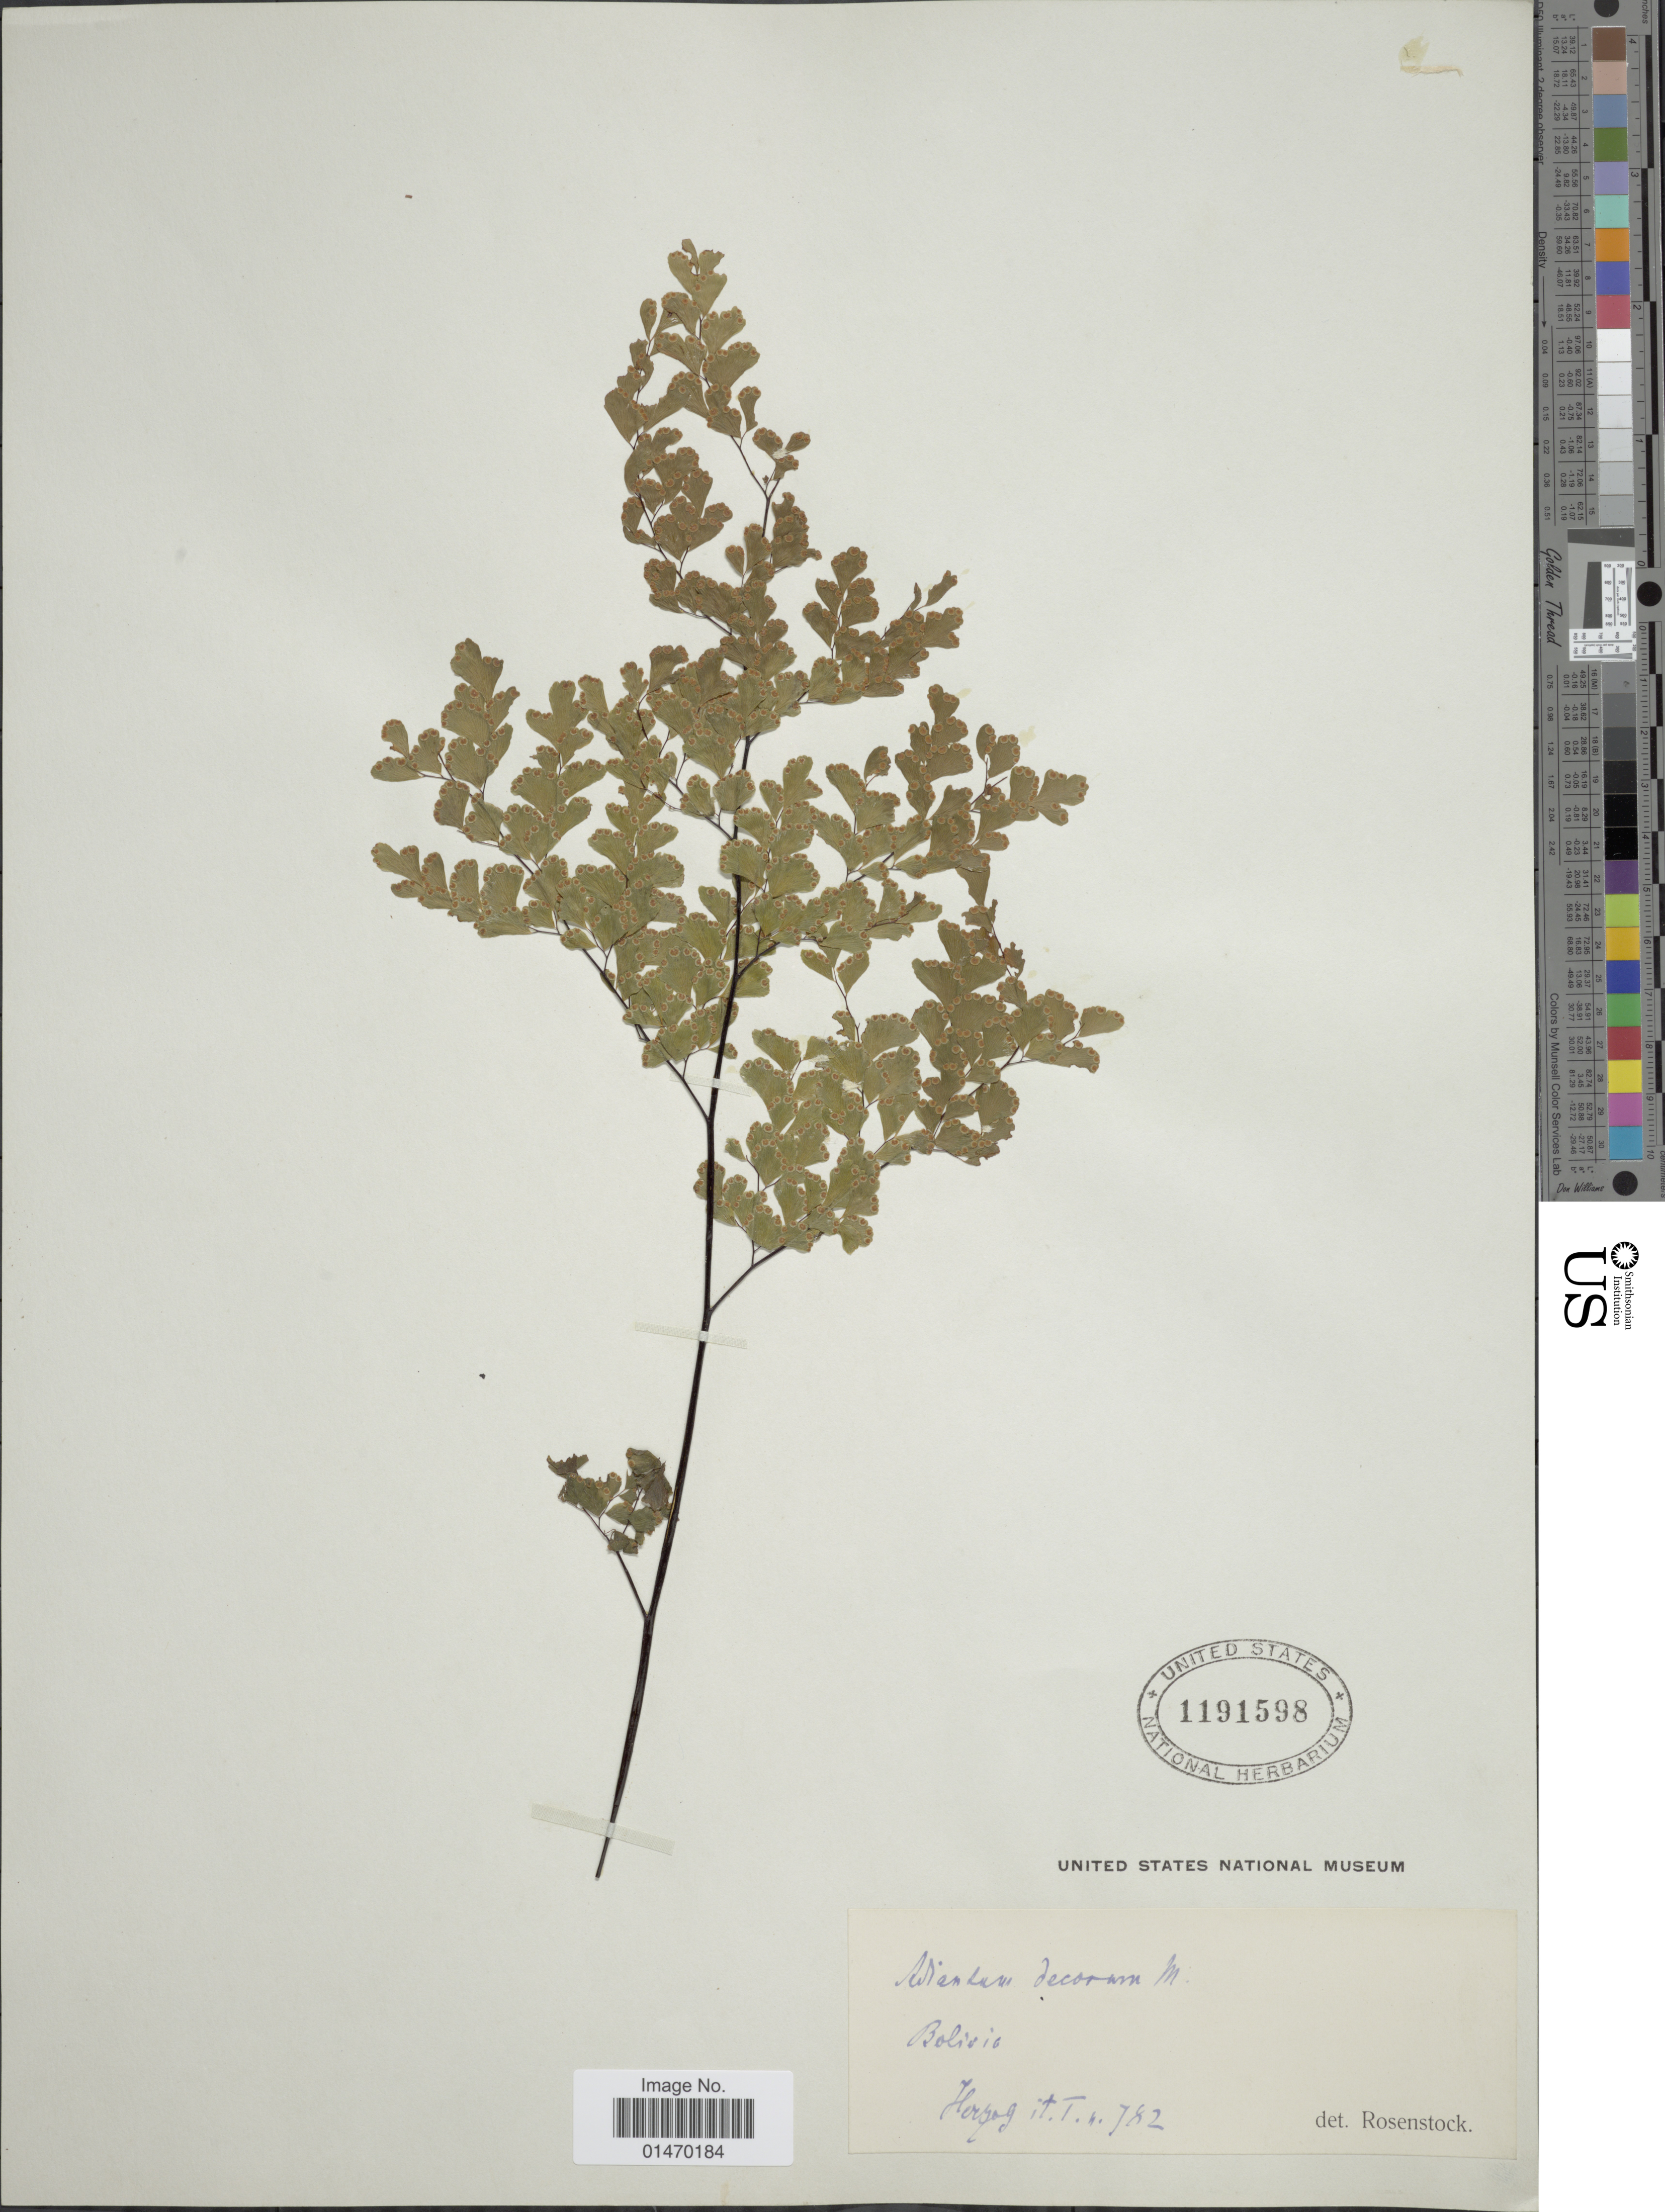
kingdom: Plantae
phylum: Tracheophyta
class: Polypodiopsida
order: Polypodiales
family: Pteridaceae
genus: Adiantum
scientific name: Adiantum decorum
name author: Moore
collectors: T. K. J. Herzog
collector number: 782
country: Bolivia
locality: Bolivia.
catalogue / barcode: US 1191598